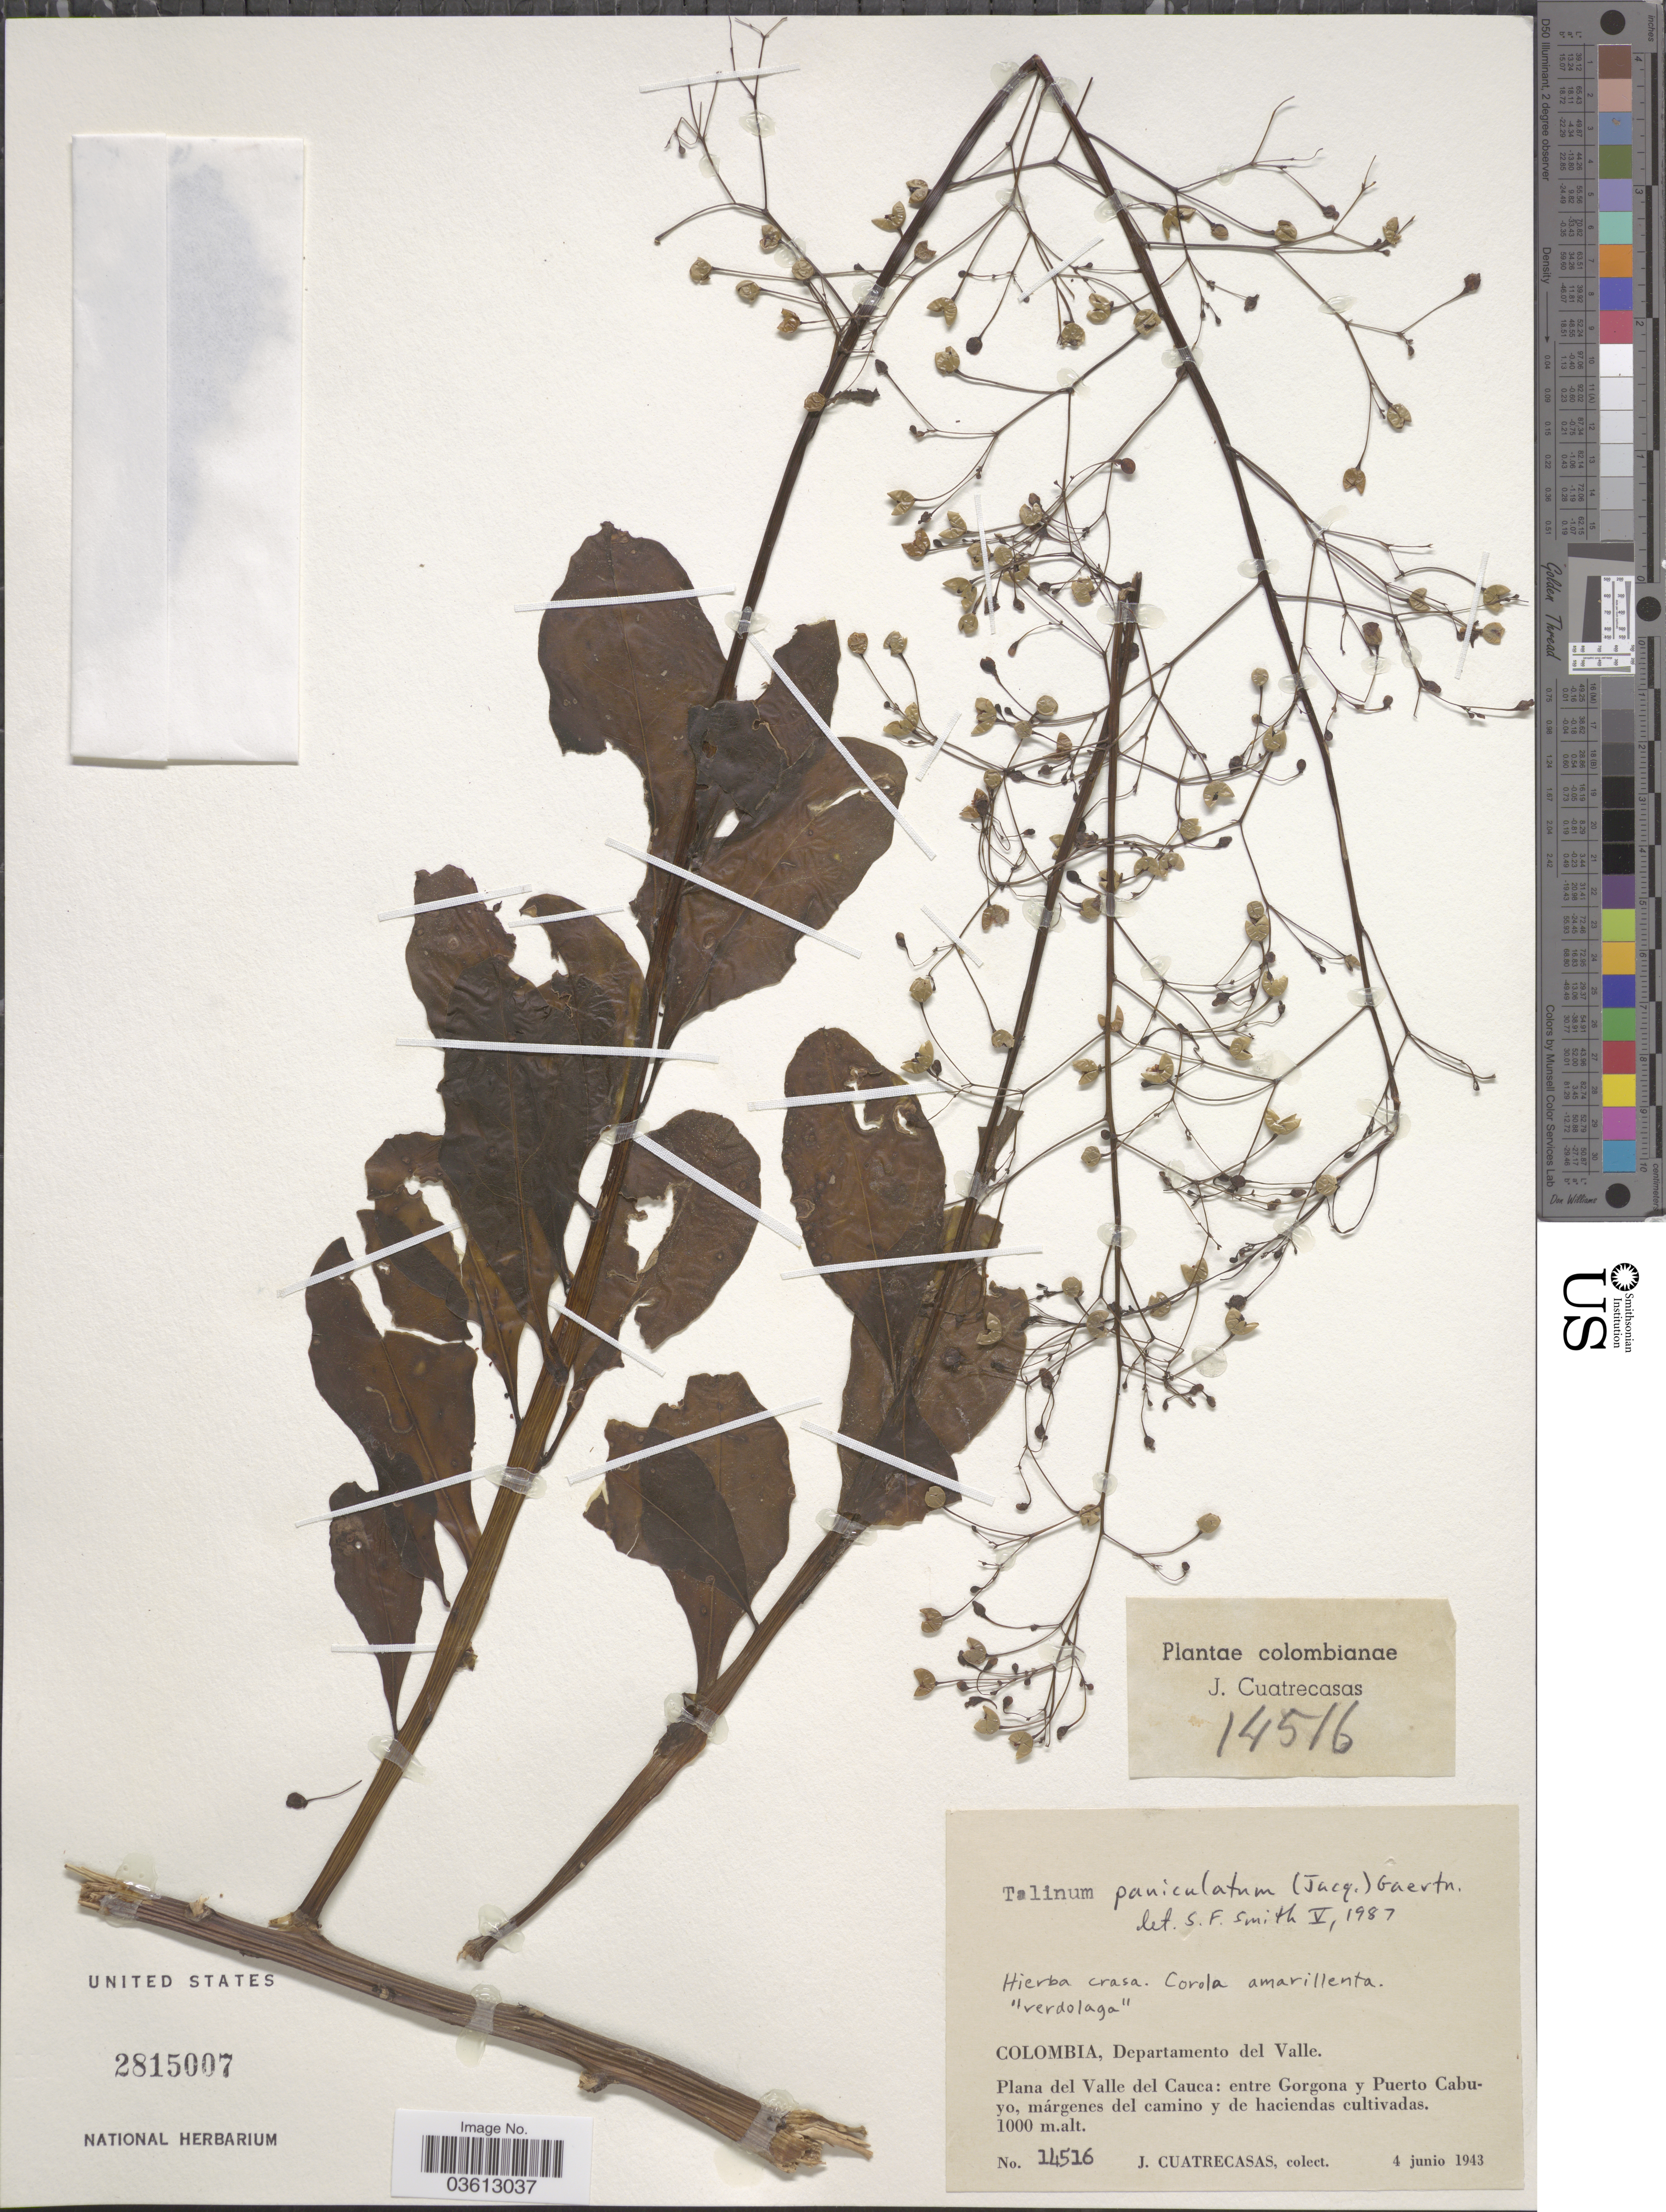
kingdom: Plantae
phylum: Tracheophyta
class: Magnoliopsida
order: Caryophyllales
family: Talinaceae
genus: Talinum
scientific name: Talinum paniculatum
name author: (Jacq.) Gaertn.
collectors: J. Cuatrecasas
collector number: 14516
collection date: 1943-06-04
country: Colombia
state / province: Valle del Cauca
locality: Departamento del Valle. Plana del Valle del Cauca: entre Gorgona y Puerto Cabuyo.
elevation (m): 1000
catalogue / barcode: US 2815007